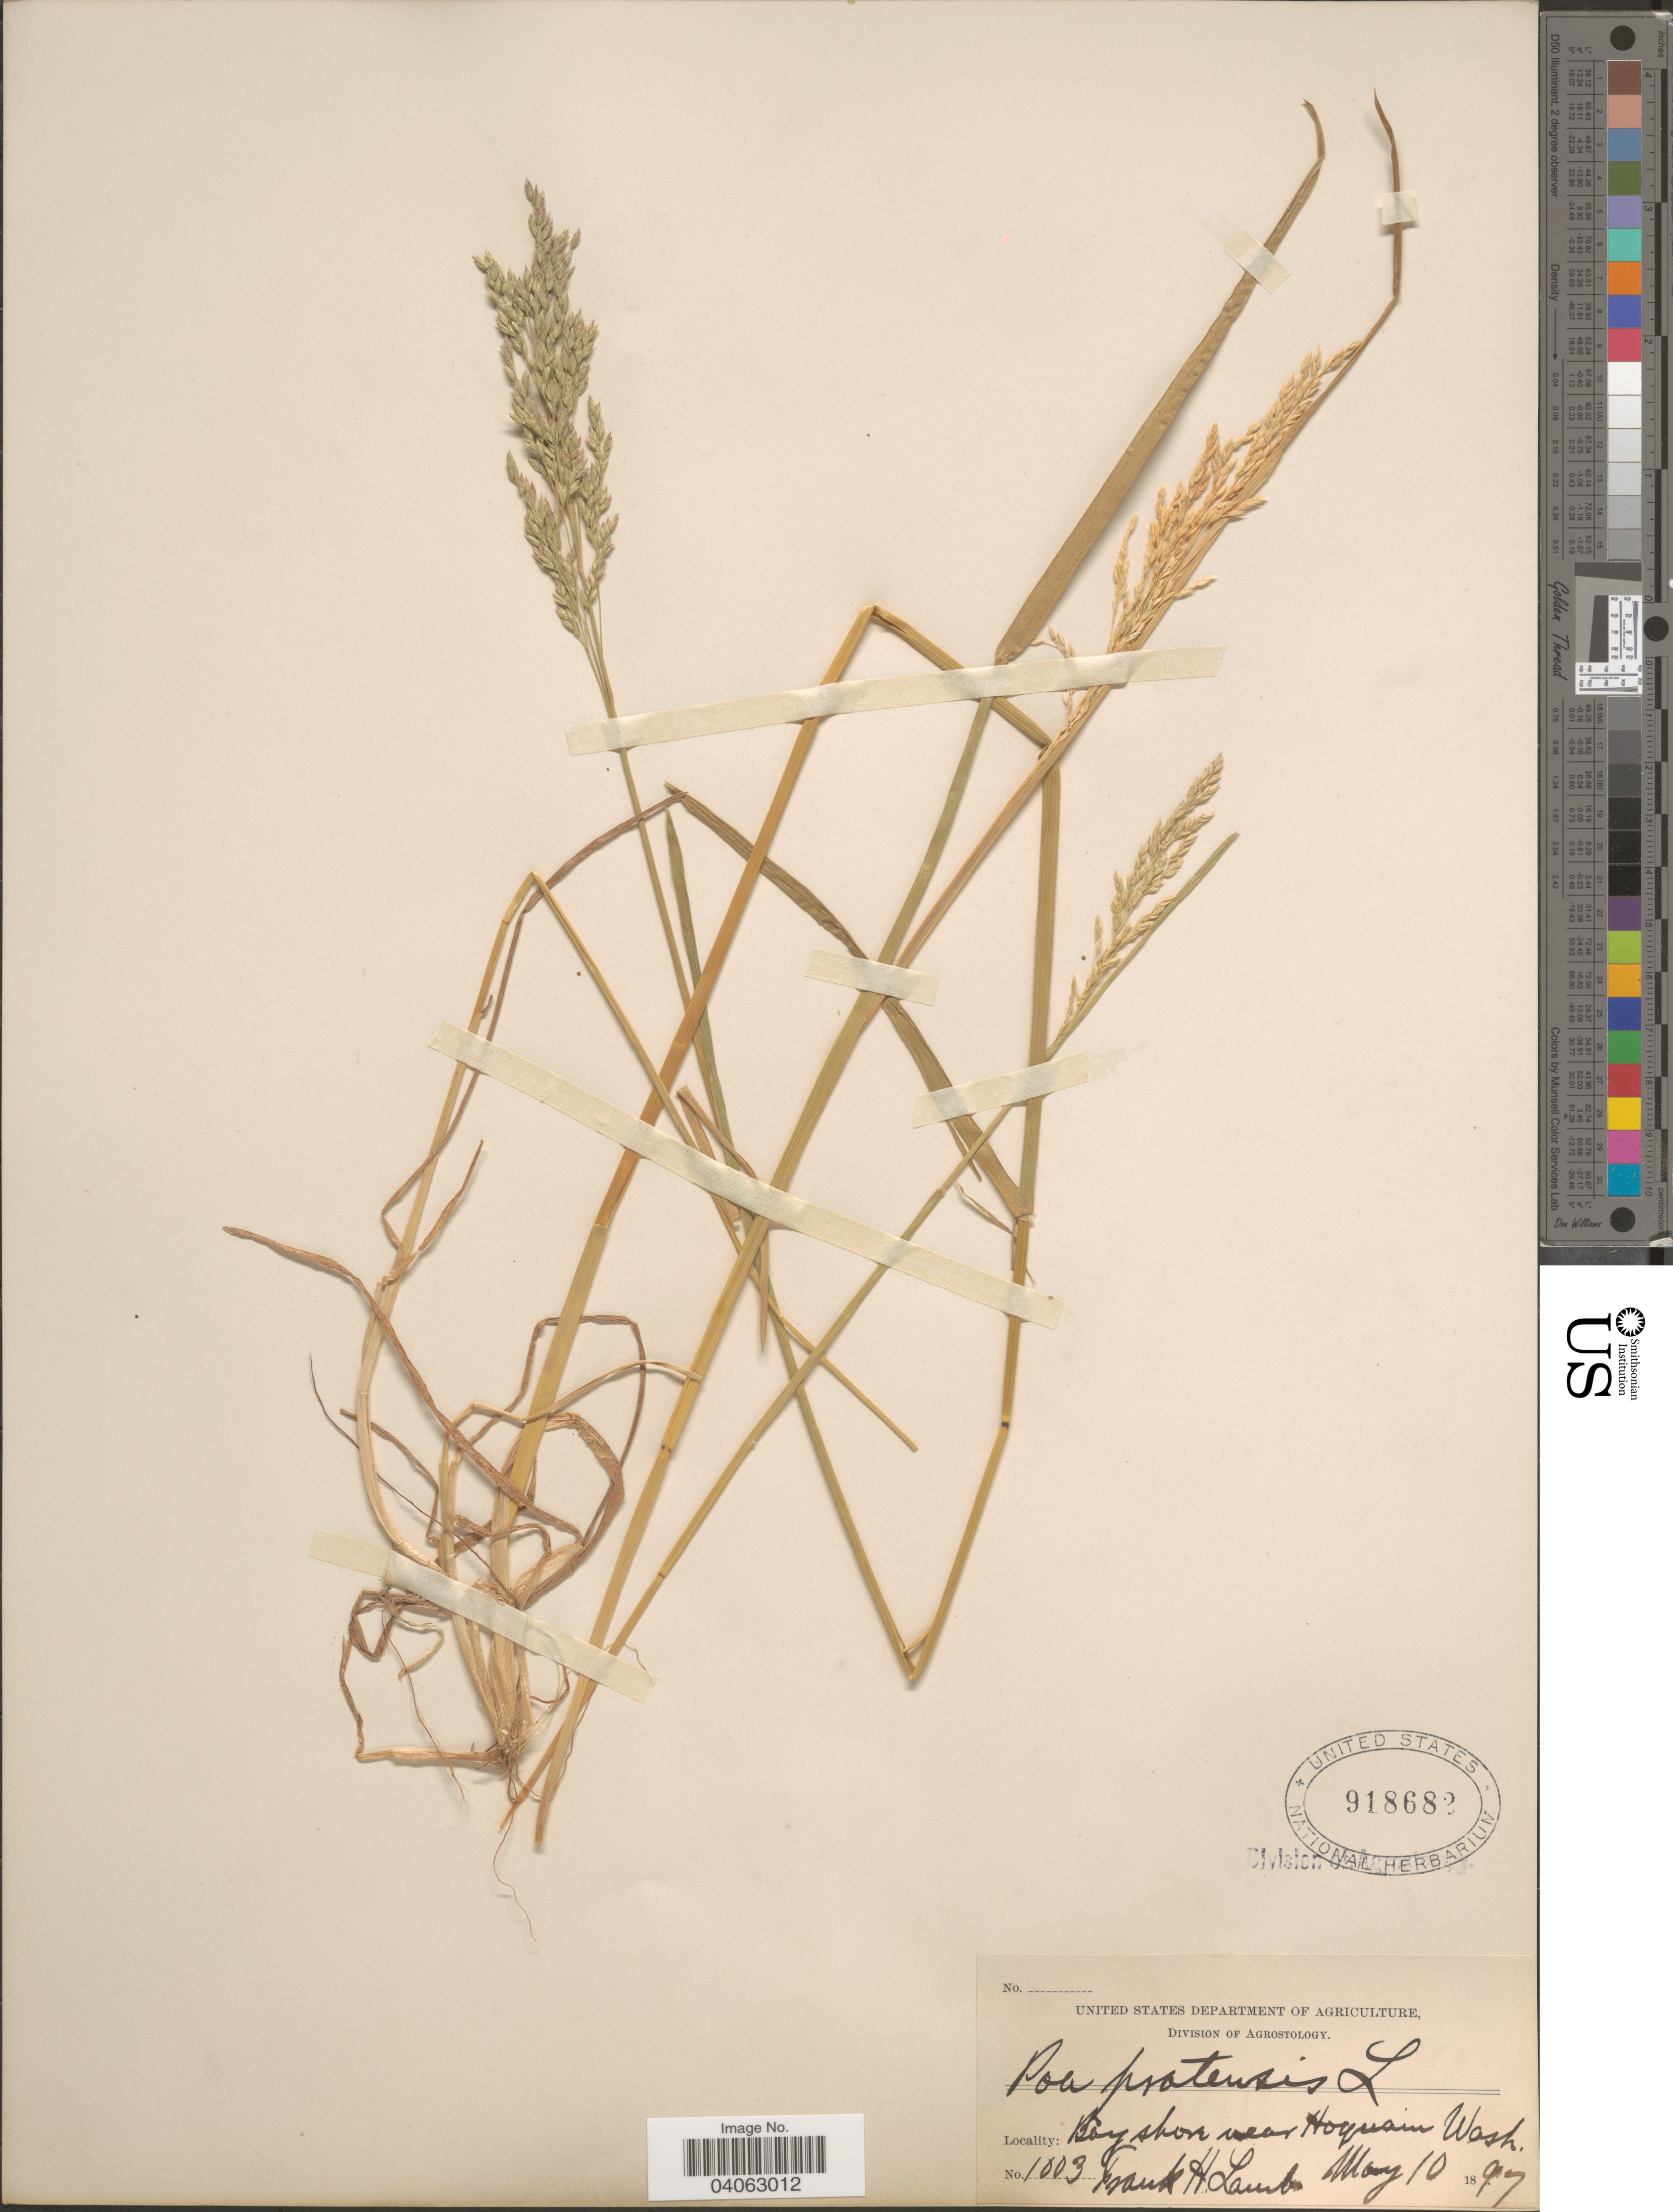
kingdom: Plantae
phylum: Tracheophyta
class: Liliopsida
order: Poales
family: Poaceae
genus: Poa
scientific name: Poa pratensis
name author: L.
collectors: F. H. Lamb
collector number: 1003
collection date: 1897-05-10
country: United States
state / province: Washington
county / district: Grays Harbor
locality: Bay shore near Hoquiam.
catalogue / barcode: US 918682